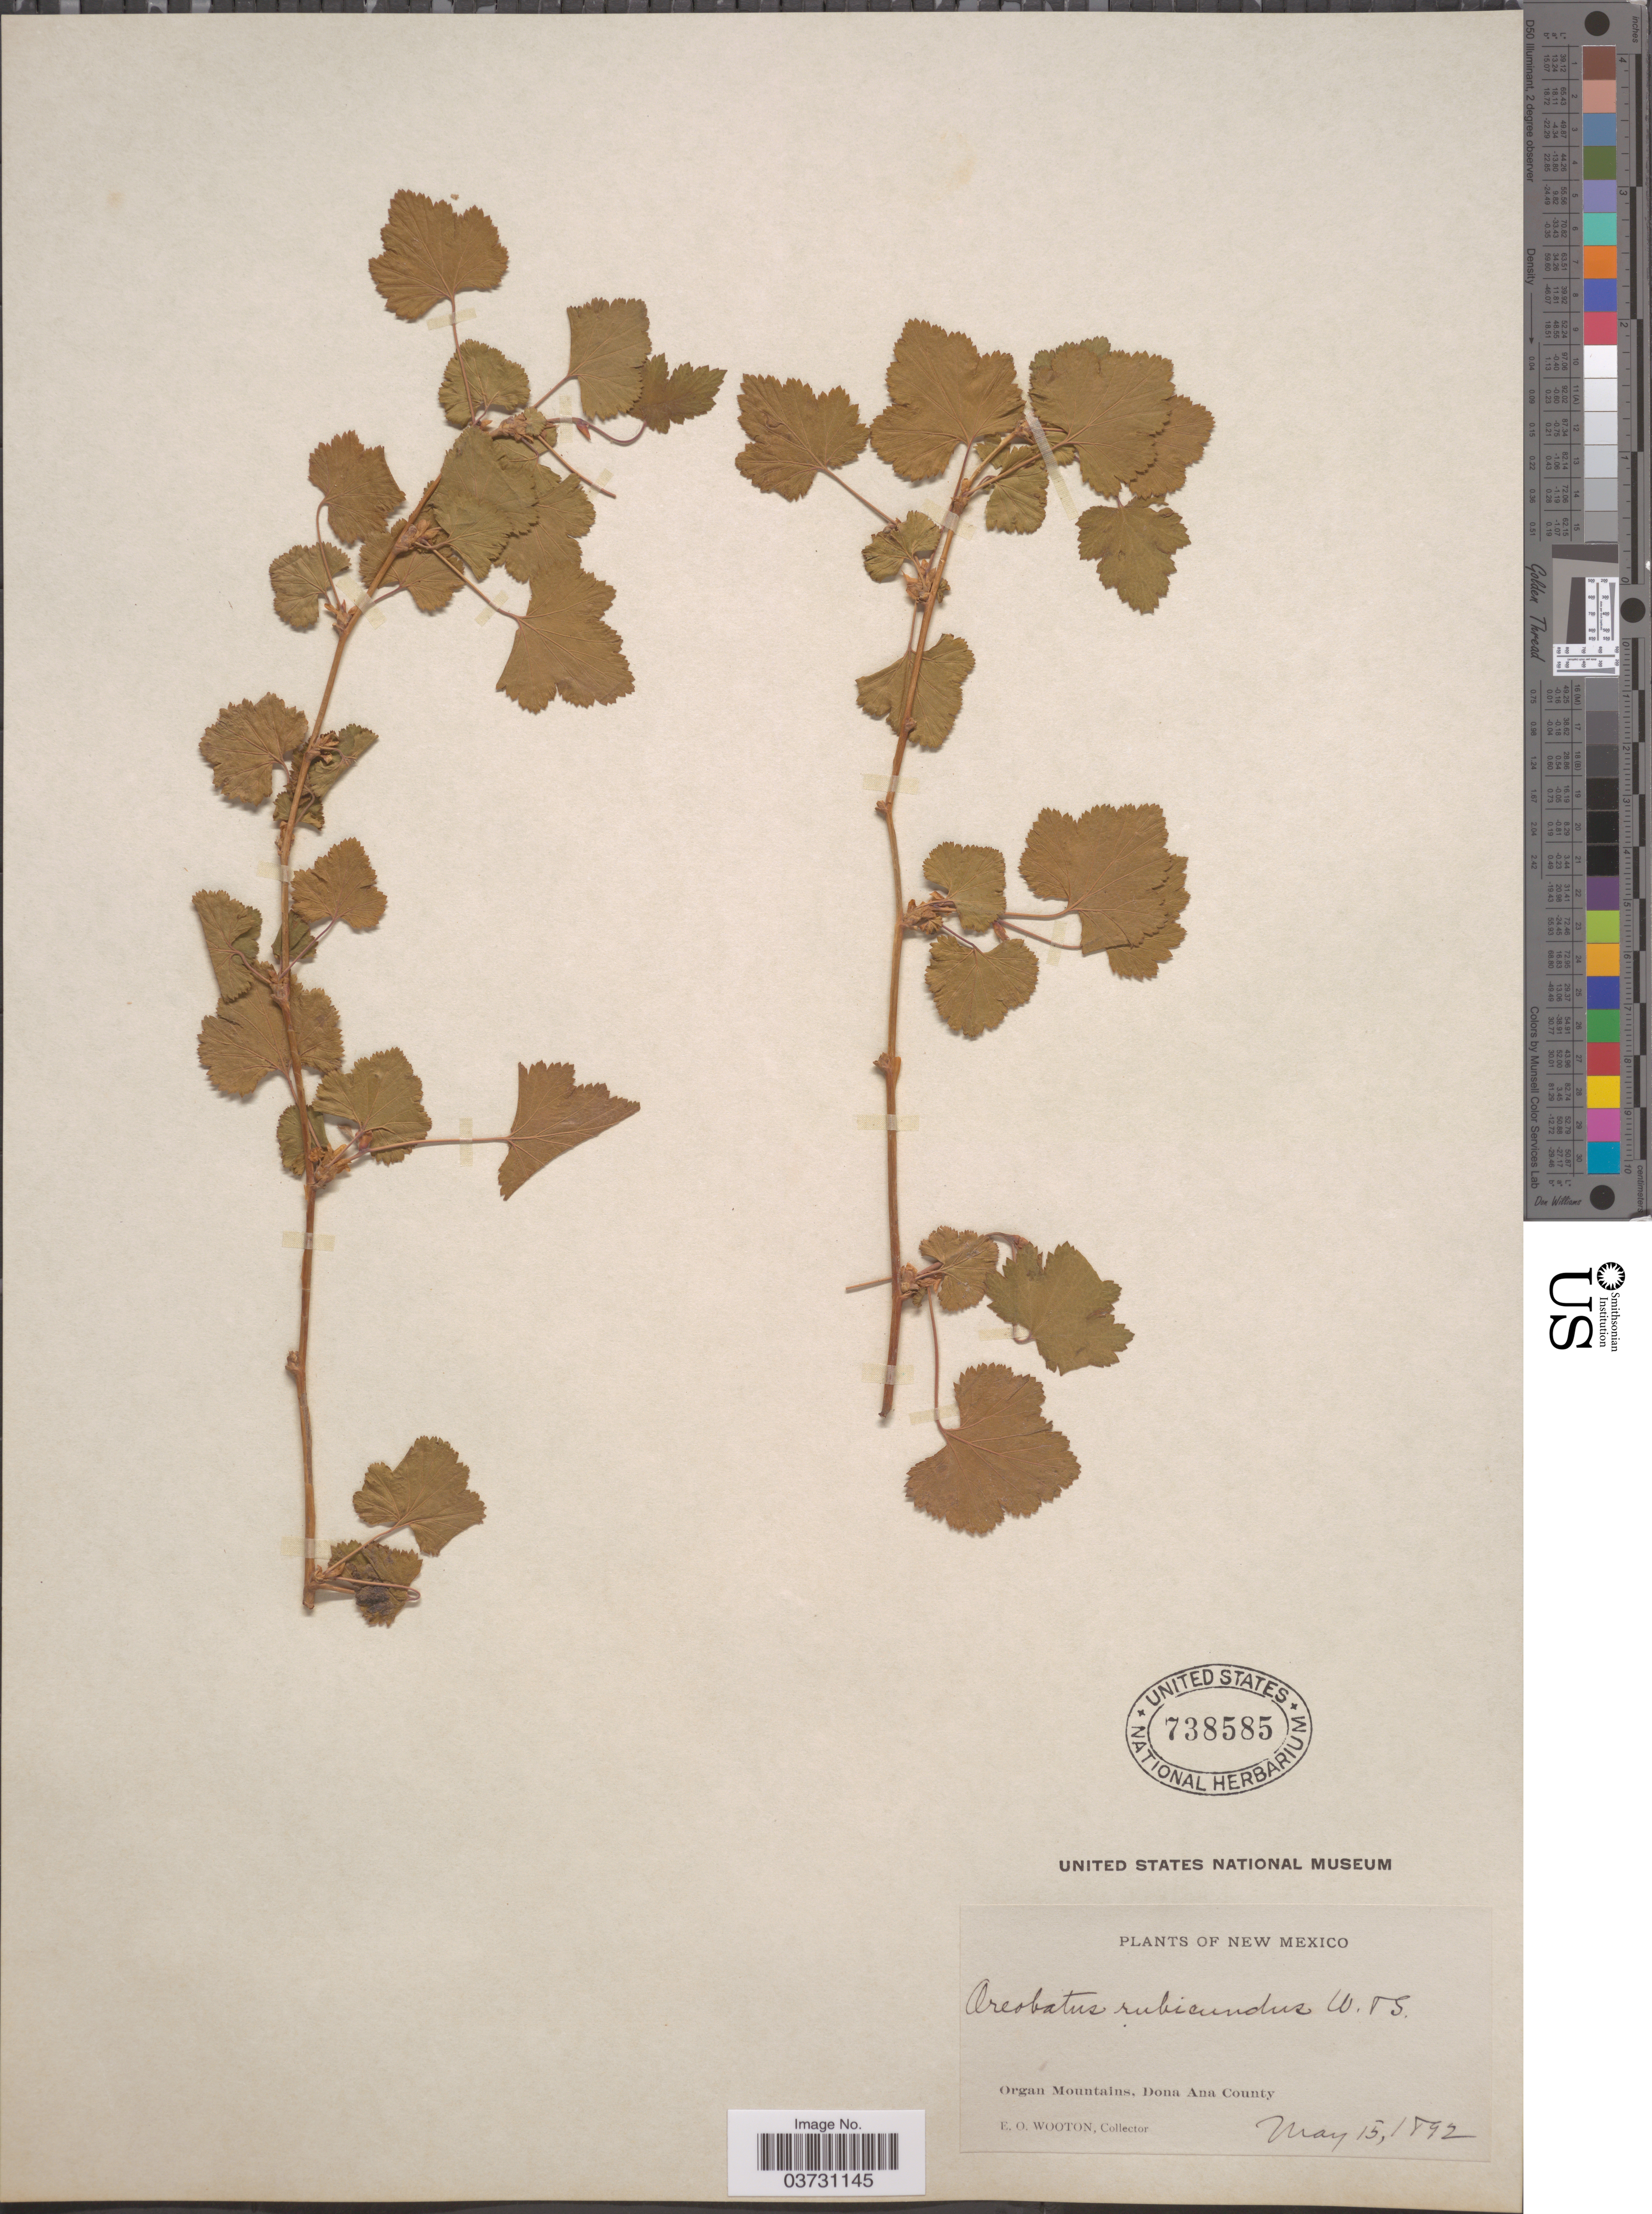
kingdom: Plantae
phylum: Tracheophyta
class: Magnoliopsida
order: Rosales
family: Rosaceae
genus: Rubus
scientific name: Rubus rubicundus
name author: Purchas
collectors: E. O. Wooton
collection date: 1892-05-15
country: United States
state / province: New Mexico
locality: Organ Mountains, Dona Ana County.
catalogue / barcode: US 738585